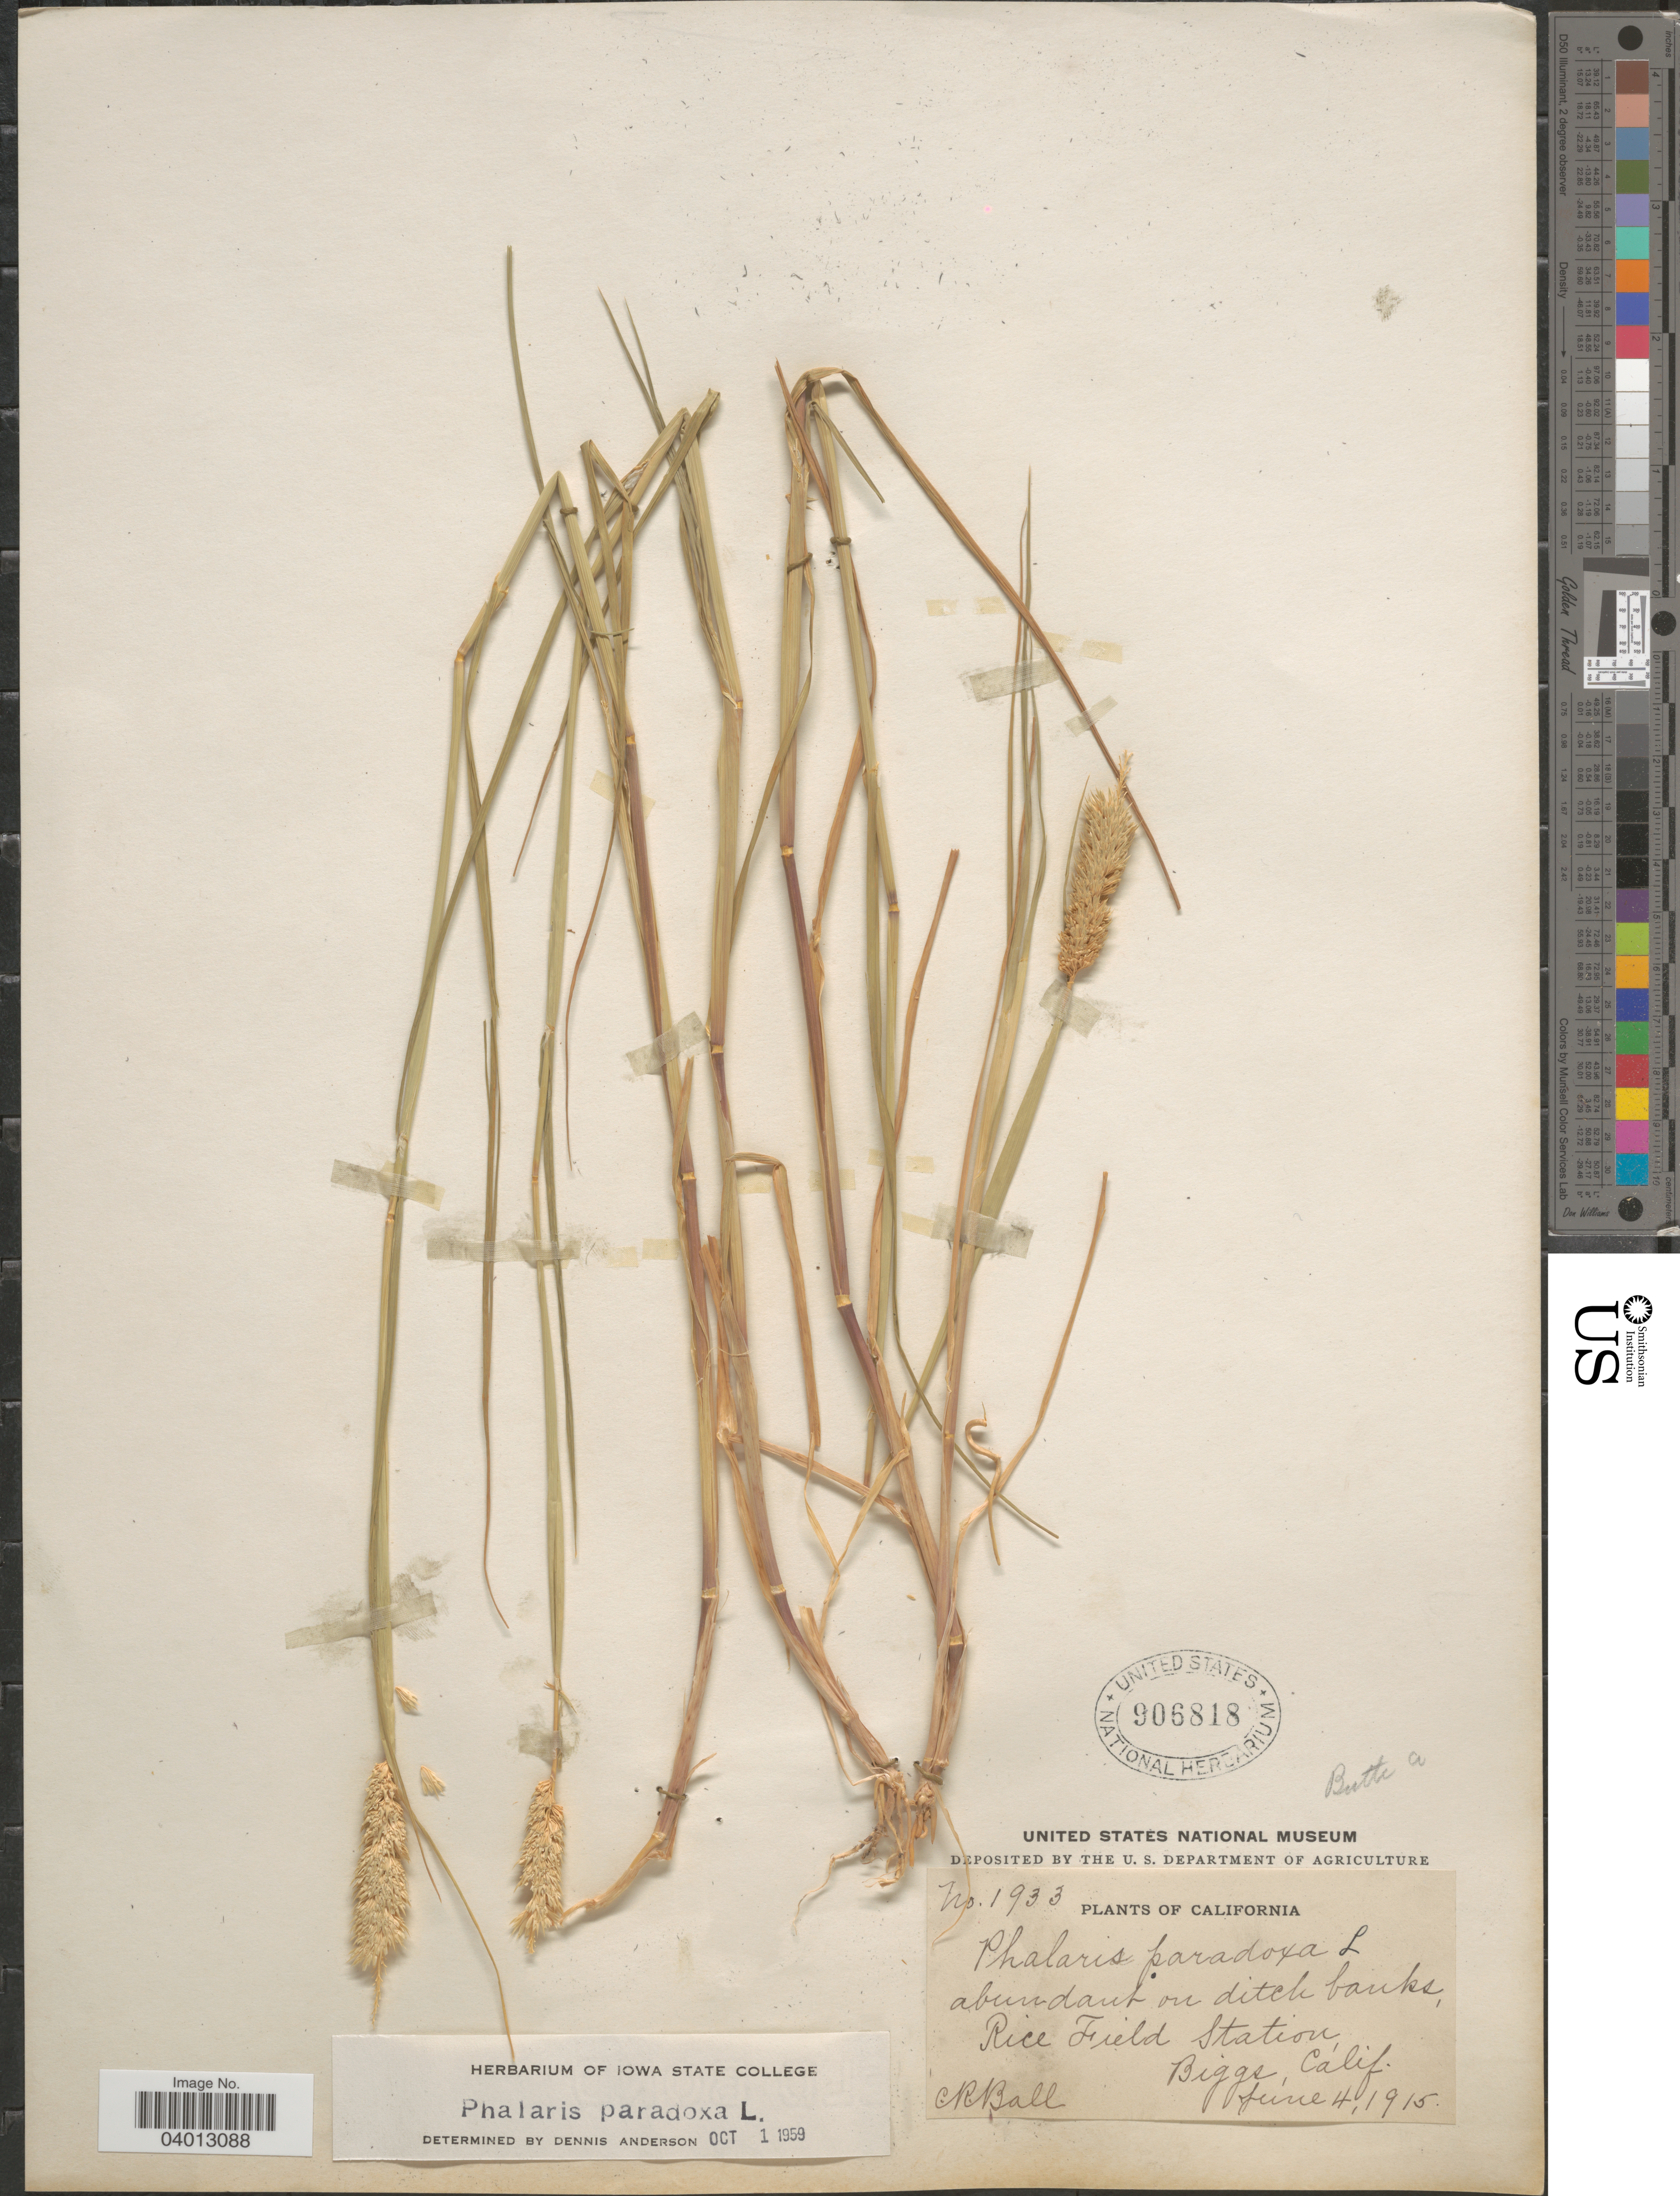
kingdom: Plantae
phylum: Tracheophyta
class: Liliopsida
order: Poales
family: Poaceae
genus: Phalaris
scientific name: Phalaris paradoxa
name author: L.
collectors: C. R. Ball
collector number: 1933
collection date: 1915-06-04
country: United States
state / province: California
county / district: Butte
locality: Abundant on ditch banks, Rice Field Station, Biggs. Butte Co.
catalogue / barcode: US 906818